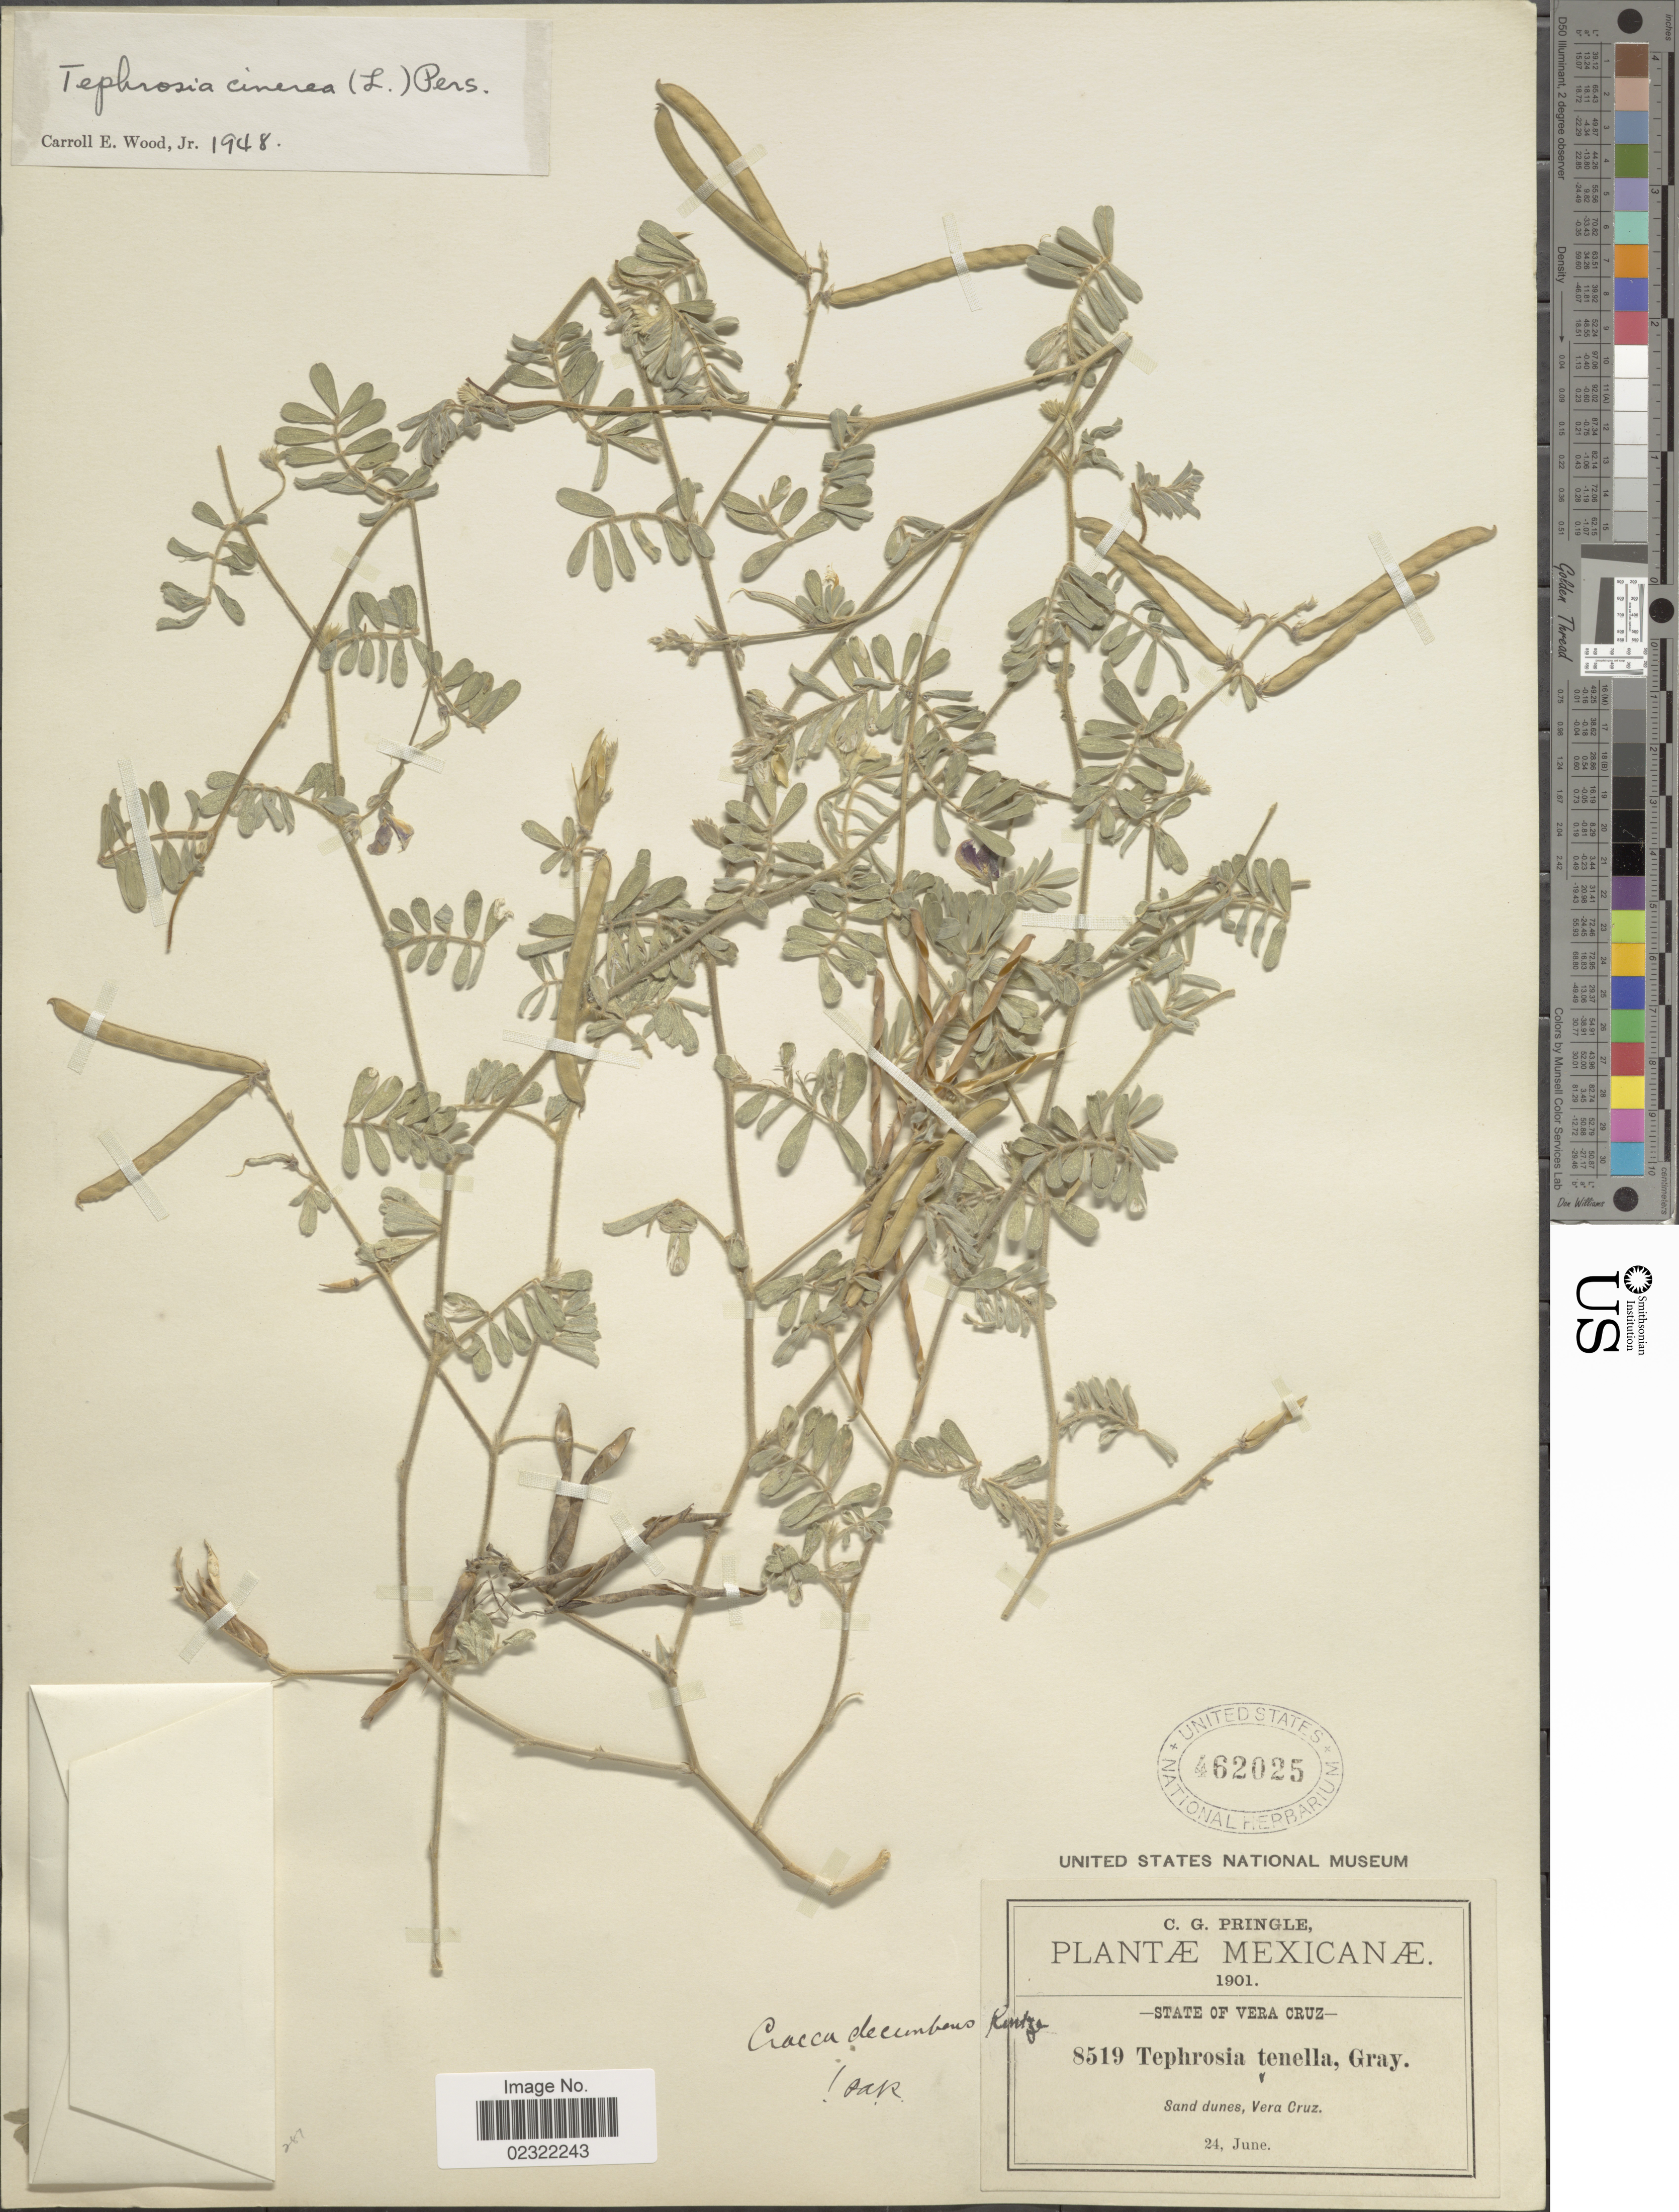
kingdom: Plantae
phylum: Tracheophyta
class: Magnoliopsida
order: Fabales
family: Fabaceae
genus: Tephrosia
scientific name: Tephrosia cinerea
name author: (L.) Pers.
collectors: C. G. Pringle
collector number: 8519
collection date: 1901-06-24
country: Mexico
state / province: Veracruz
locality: State of Vera Cruz, Sand dunes, Vera Cruz.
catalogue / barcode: US 462025